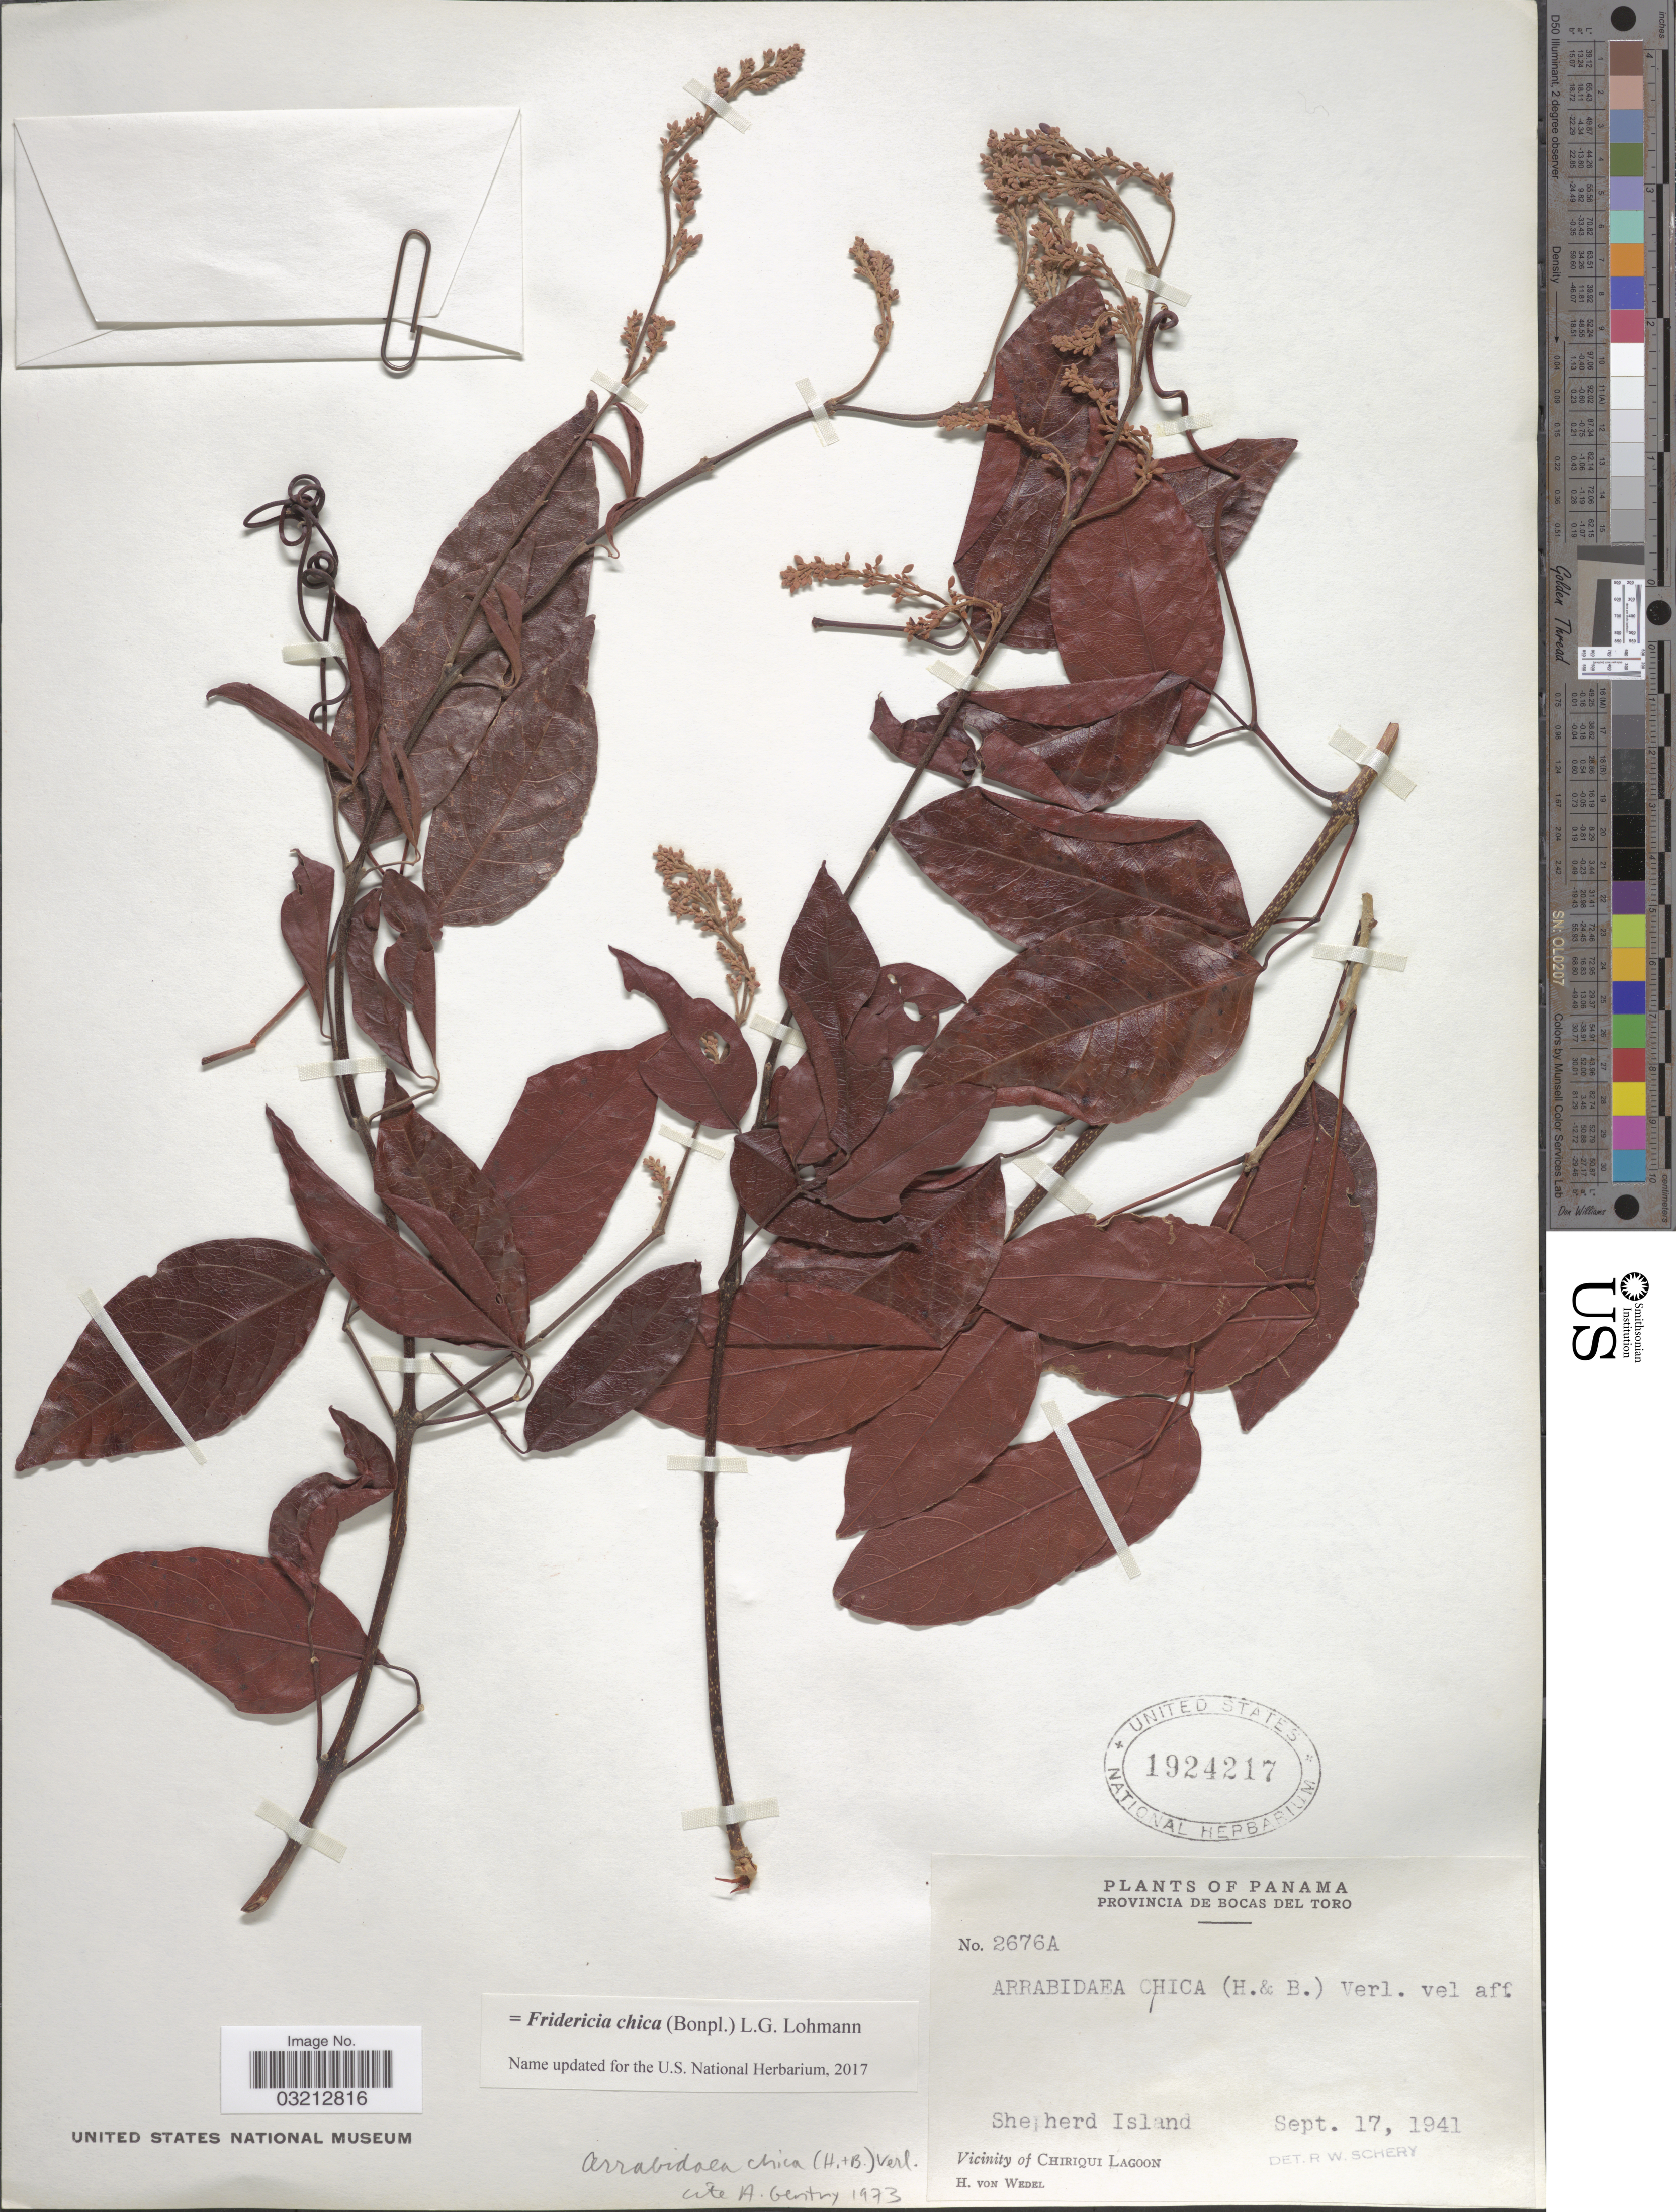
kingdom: Plantae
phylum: Tracheophyta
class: Magnoliopsida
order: Lamiales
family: Bignoniaceae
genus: Fridericia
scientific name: Fridericia chica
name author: (Bonpl.) L.G. Lohmann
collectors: H. von Wedel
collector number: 2676A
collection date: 1941-09-17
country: Panama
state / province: Bocas del Toro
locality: Shepherd Island. Vicinity of Chiriqui Lagoon.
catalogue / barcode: US 1924217